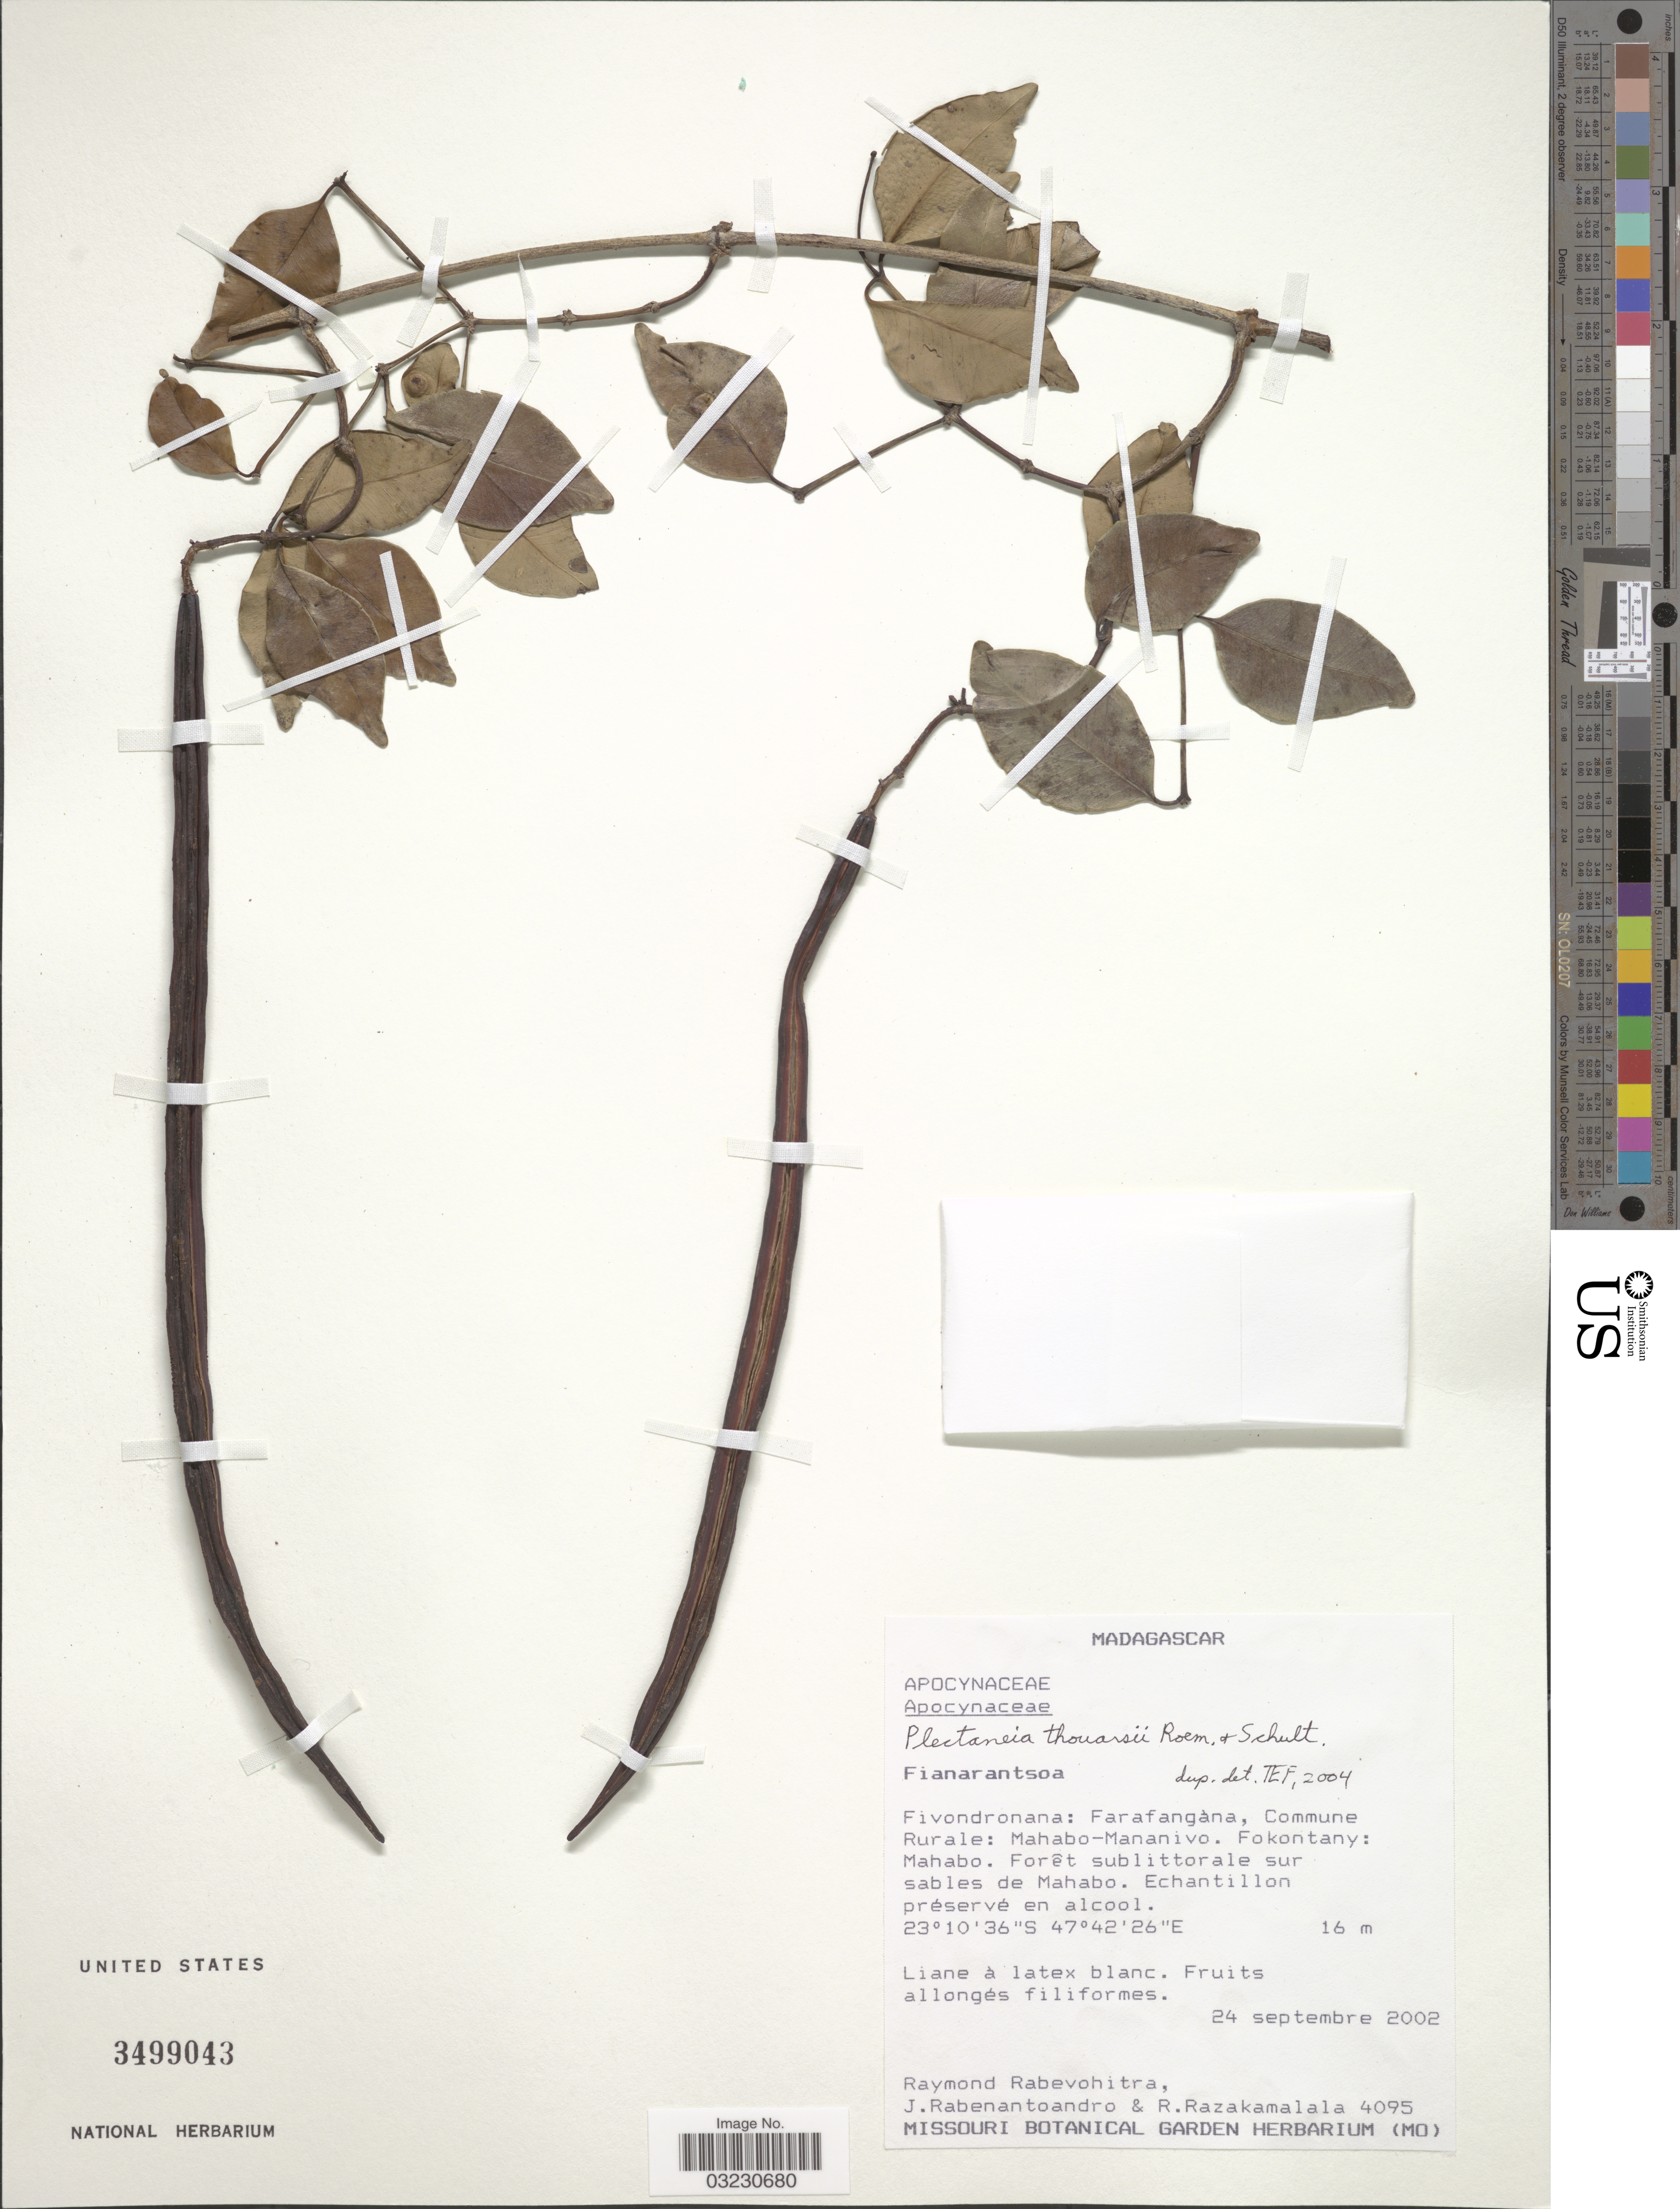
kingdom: Plantae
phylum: Tracheophyta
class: Magnoliopsida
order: Gentianales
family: Apocynaceae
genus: Plectaneia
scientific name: Plectaneia thouarsii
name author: Roem. & Schult.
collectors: R. Rabevohitra, J. Rabenantoandro & R. Razakamalala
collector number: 4095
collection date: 2002-09-24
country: Madagascar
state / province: Atsimo-Atsinanana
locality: Fivondronana: Farafangàna, Commune Rurale: Mahabo-Mananivo. Fokontany: Mahabo. Forêt sublittorale sur sables de Mahabo.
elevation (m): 16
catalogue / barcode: US 3499043